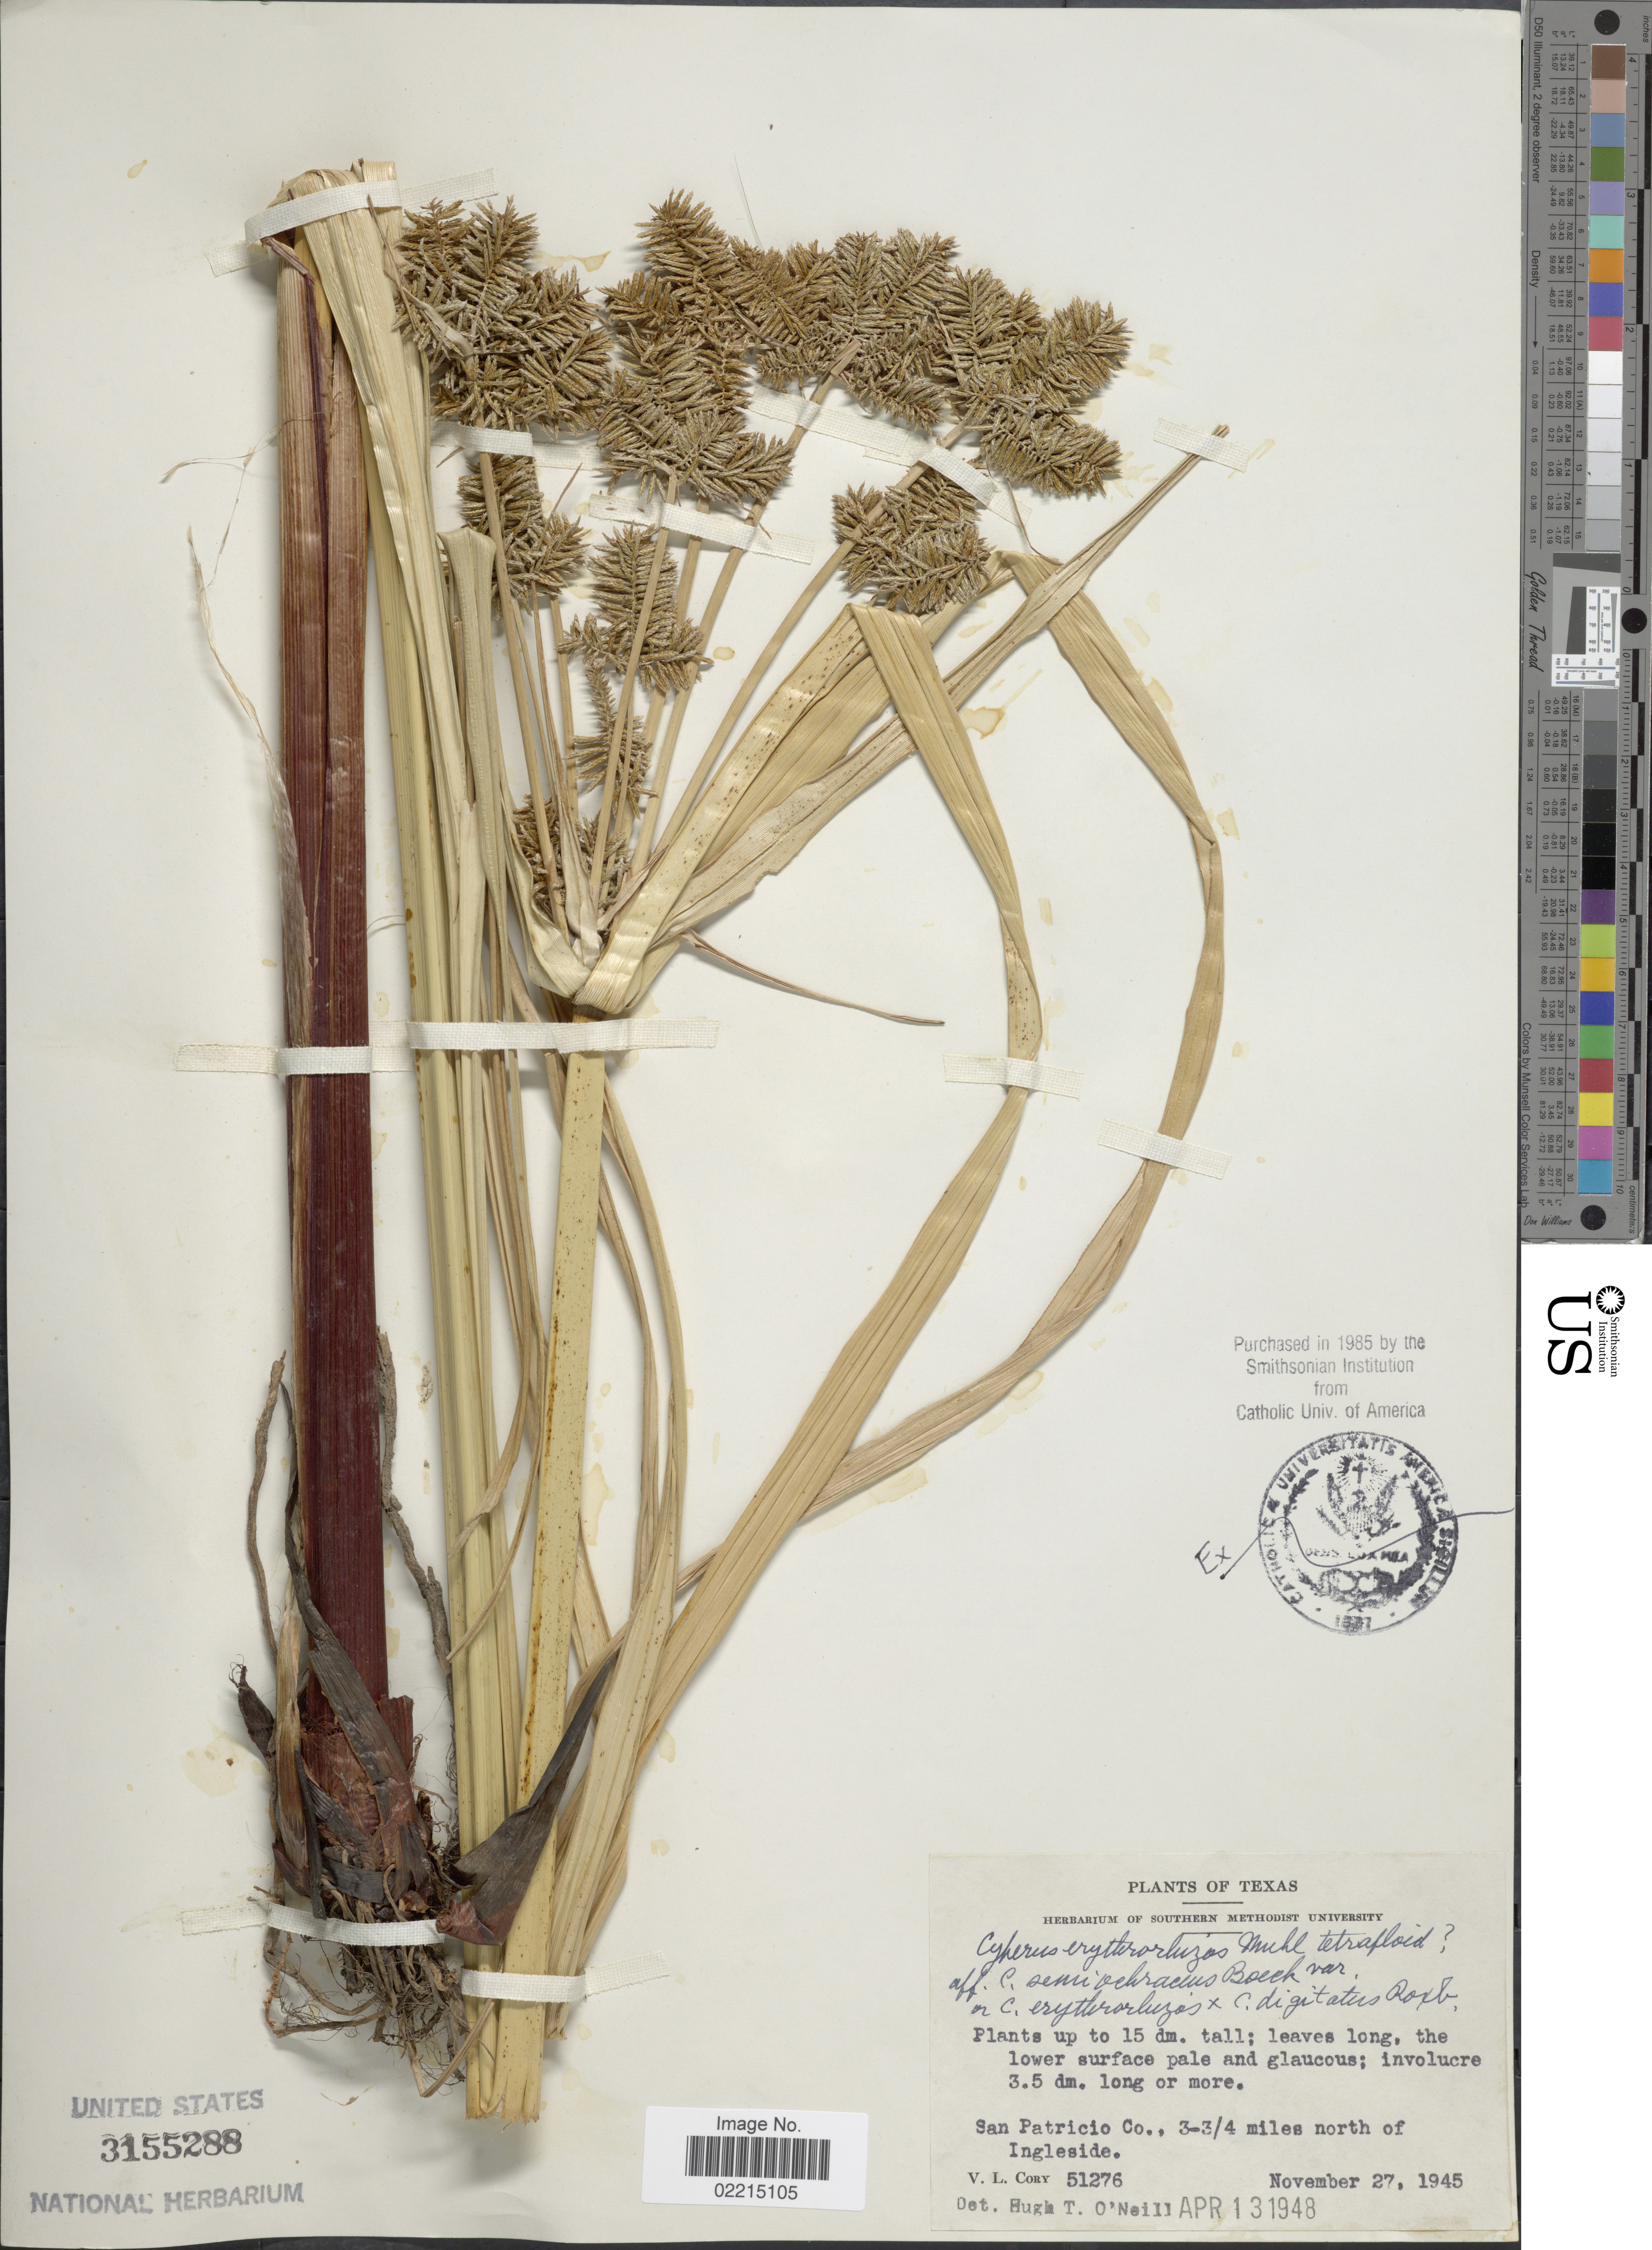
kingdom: Plantae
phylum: Tracheophyta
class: Liliopsida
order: Poales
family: Cyperaceae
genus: Cyperus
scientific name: Cyperus erythrorhizos Muhl.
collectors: V. Cory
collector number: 51276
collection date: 1945-11-27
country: United States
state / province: Texas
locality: San Patricio C., 3-3/4 miles north of Ingleside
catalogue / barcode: US 3155288